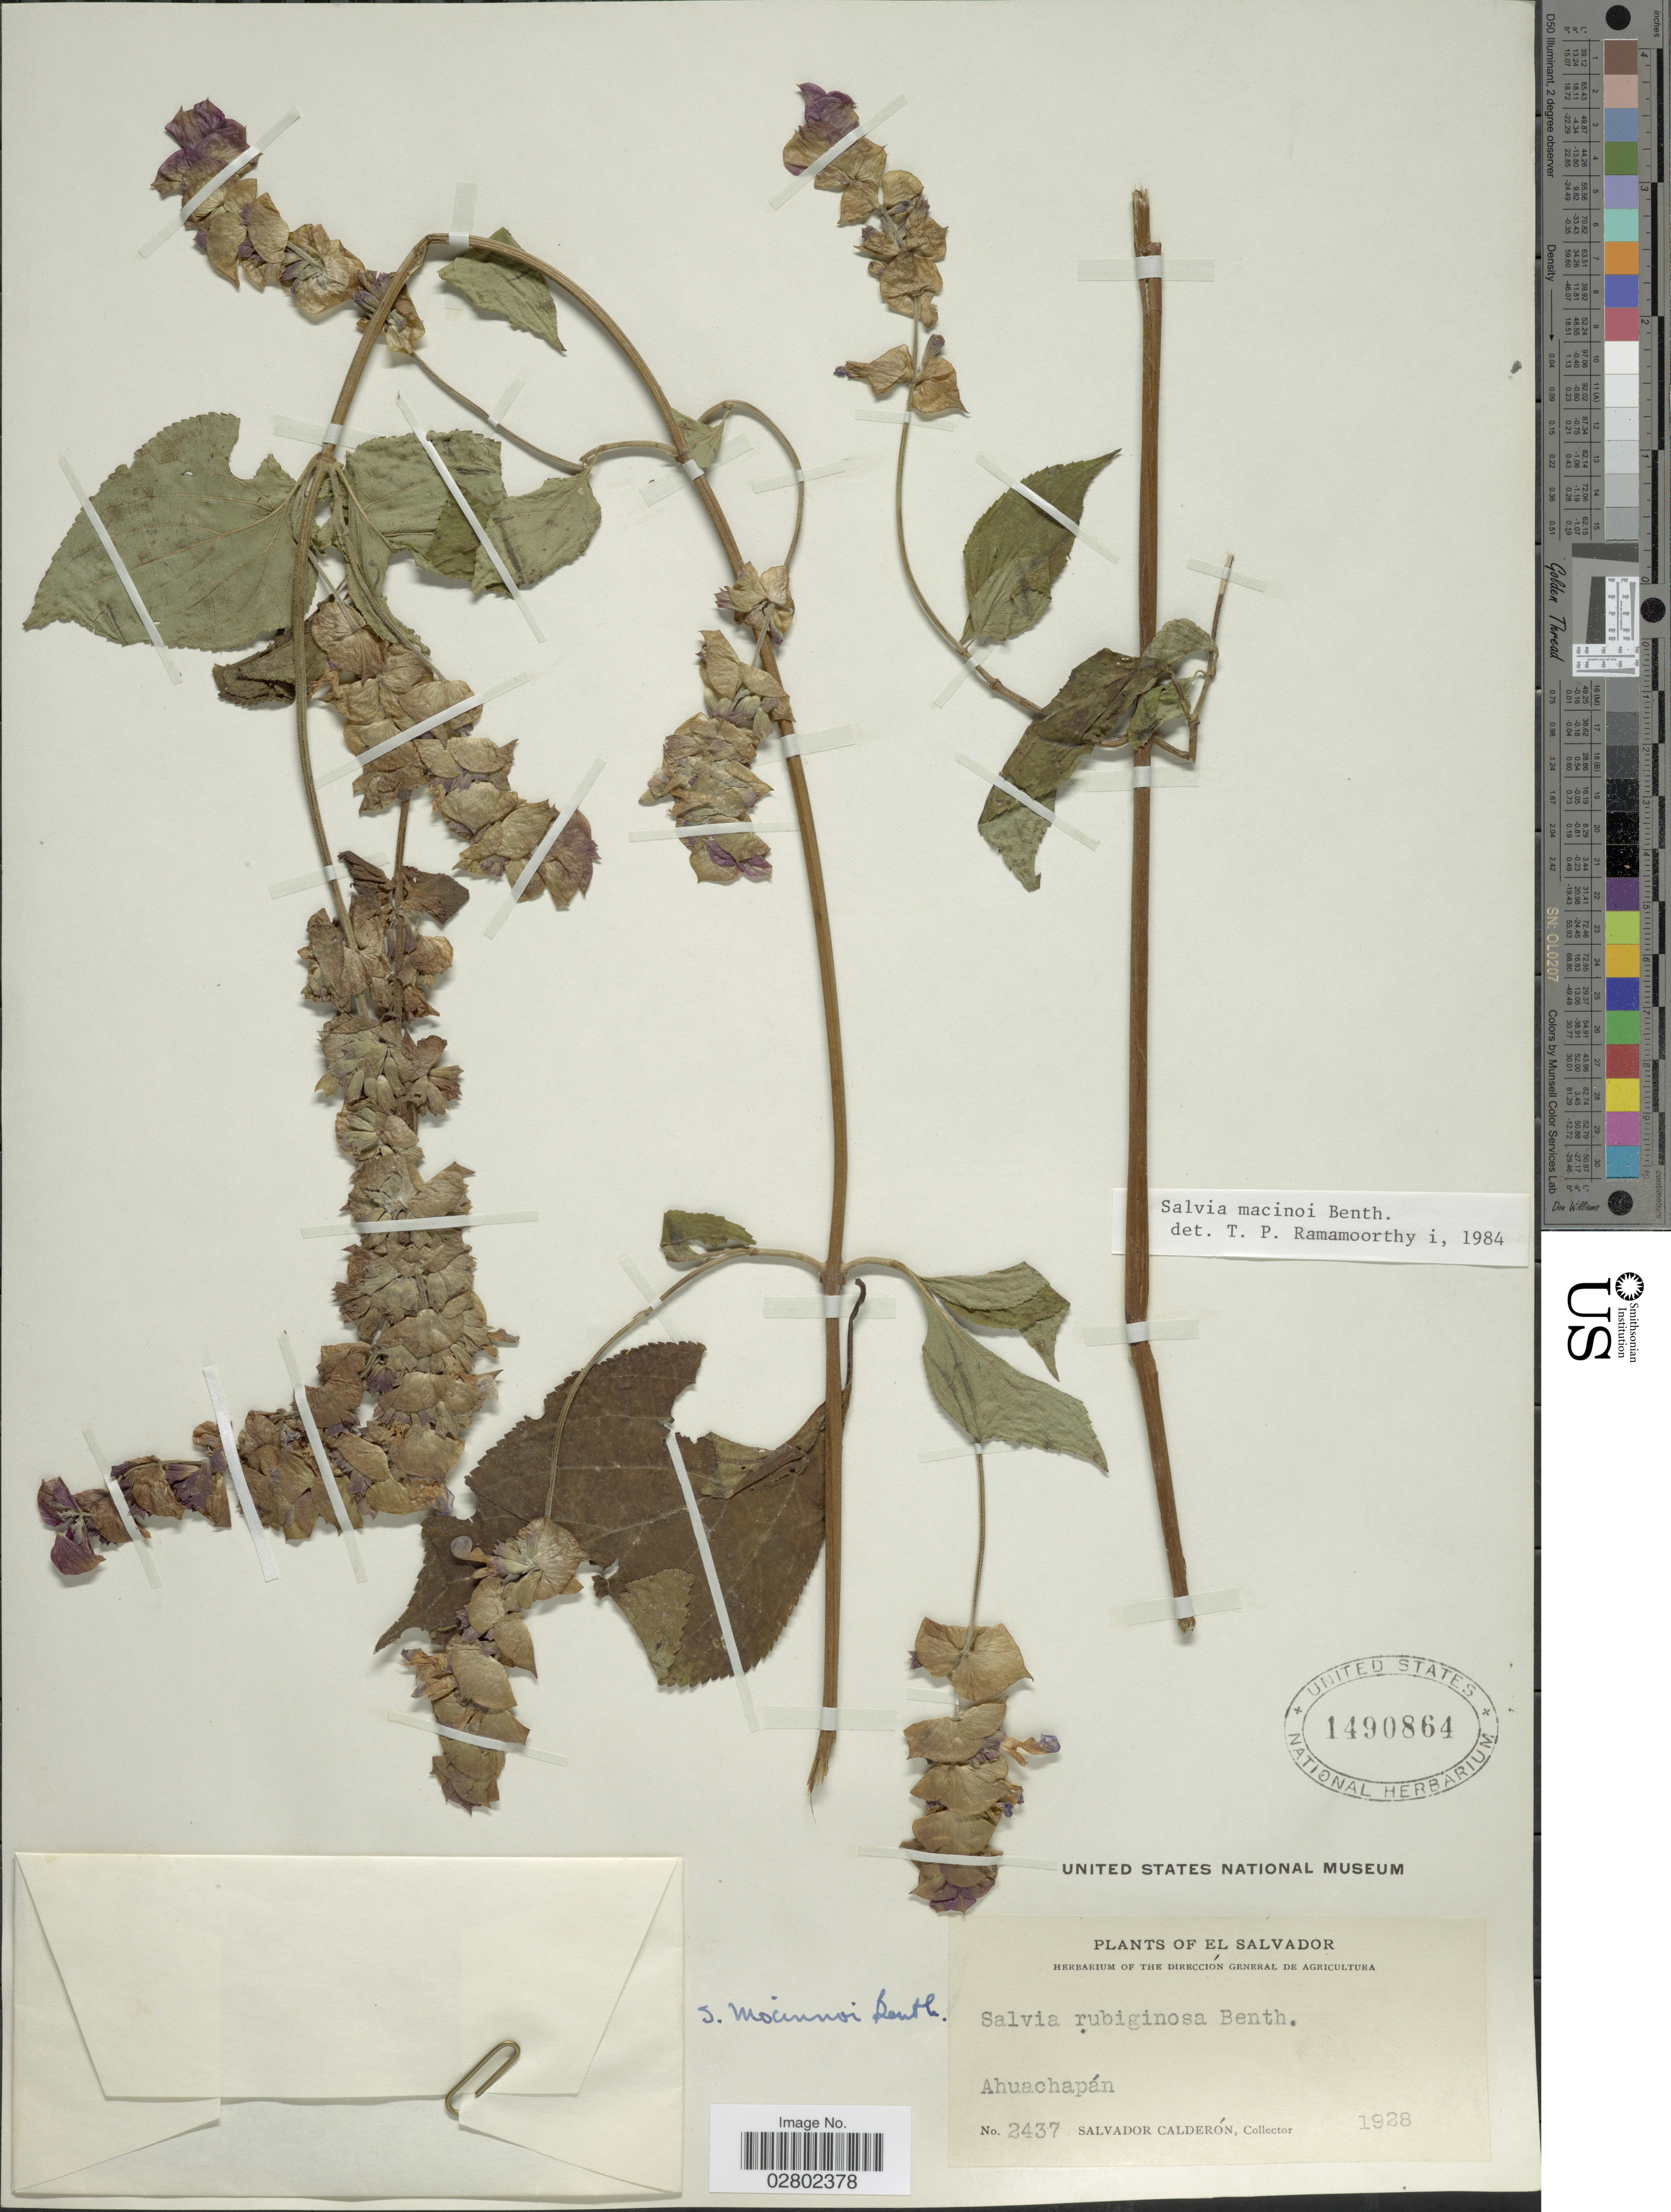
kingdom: Plantae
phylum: Tracheophyta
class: Magnoliopsida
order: Lamiales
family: Lamiaceae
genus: Salvia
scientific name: Salvia mocinoi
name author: Benth.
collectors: S. Calderón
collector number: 2437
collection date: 1928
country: El Salvador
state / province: Ahuachapan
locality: Ahuachapán.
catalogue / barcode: US 1490864